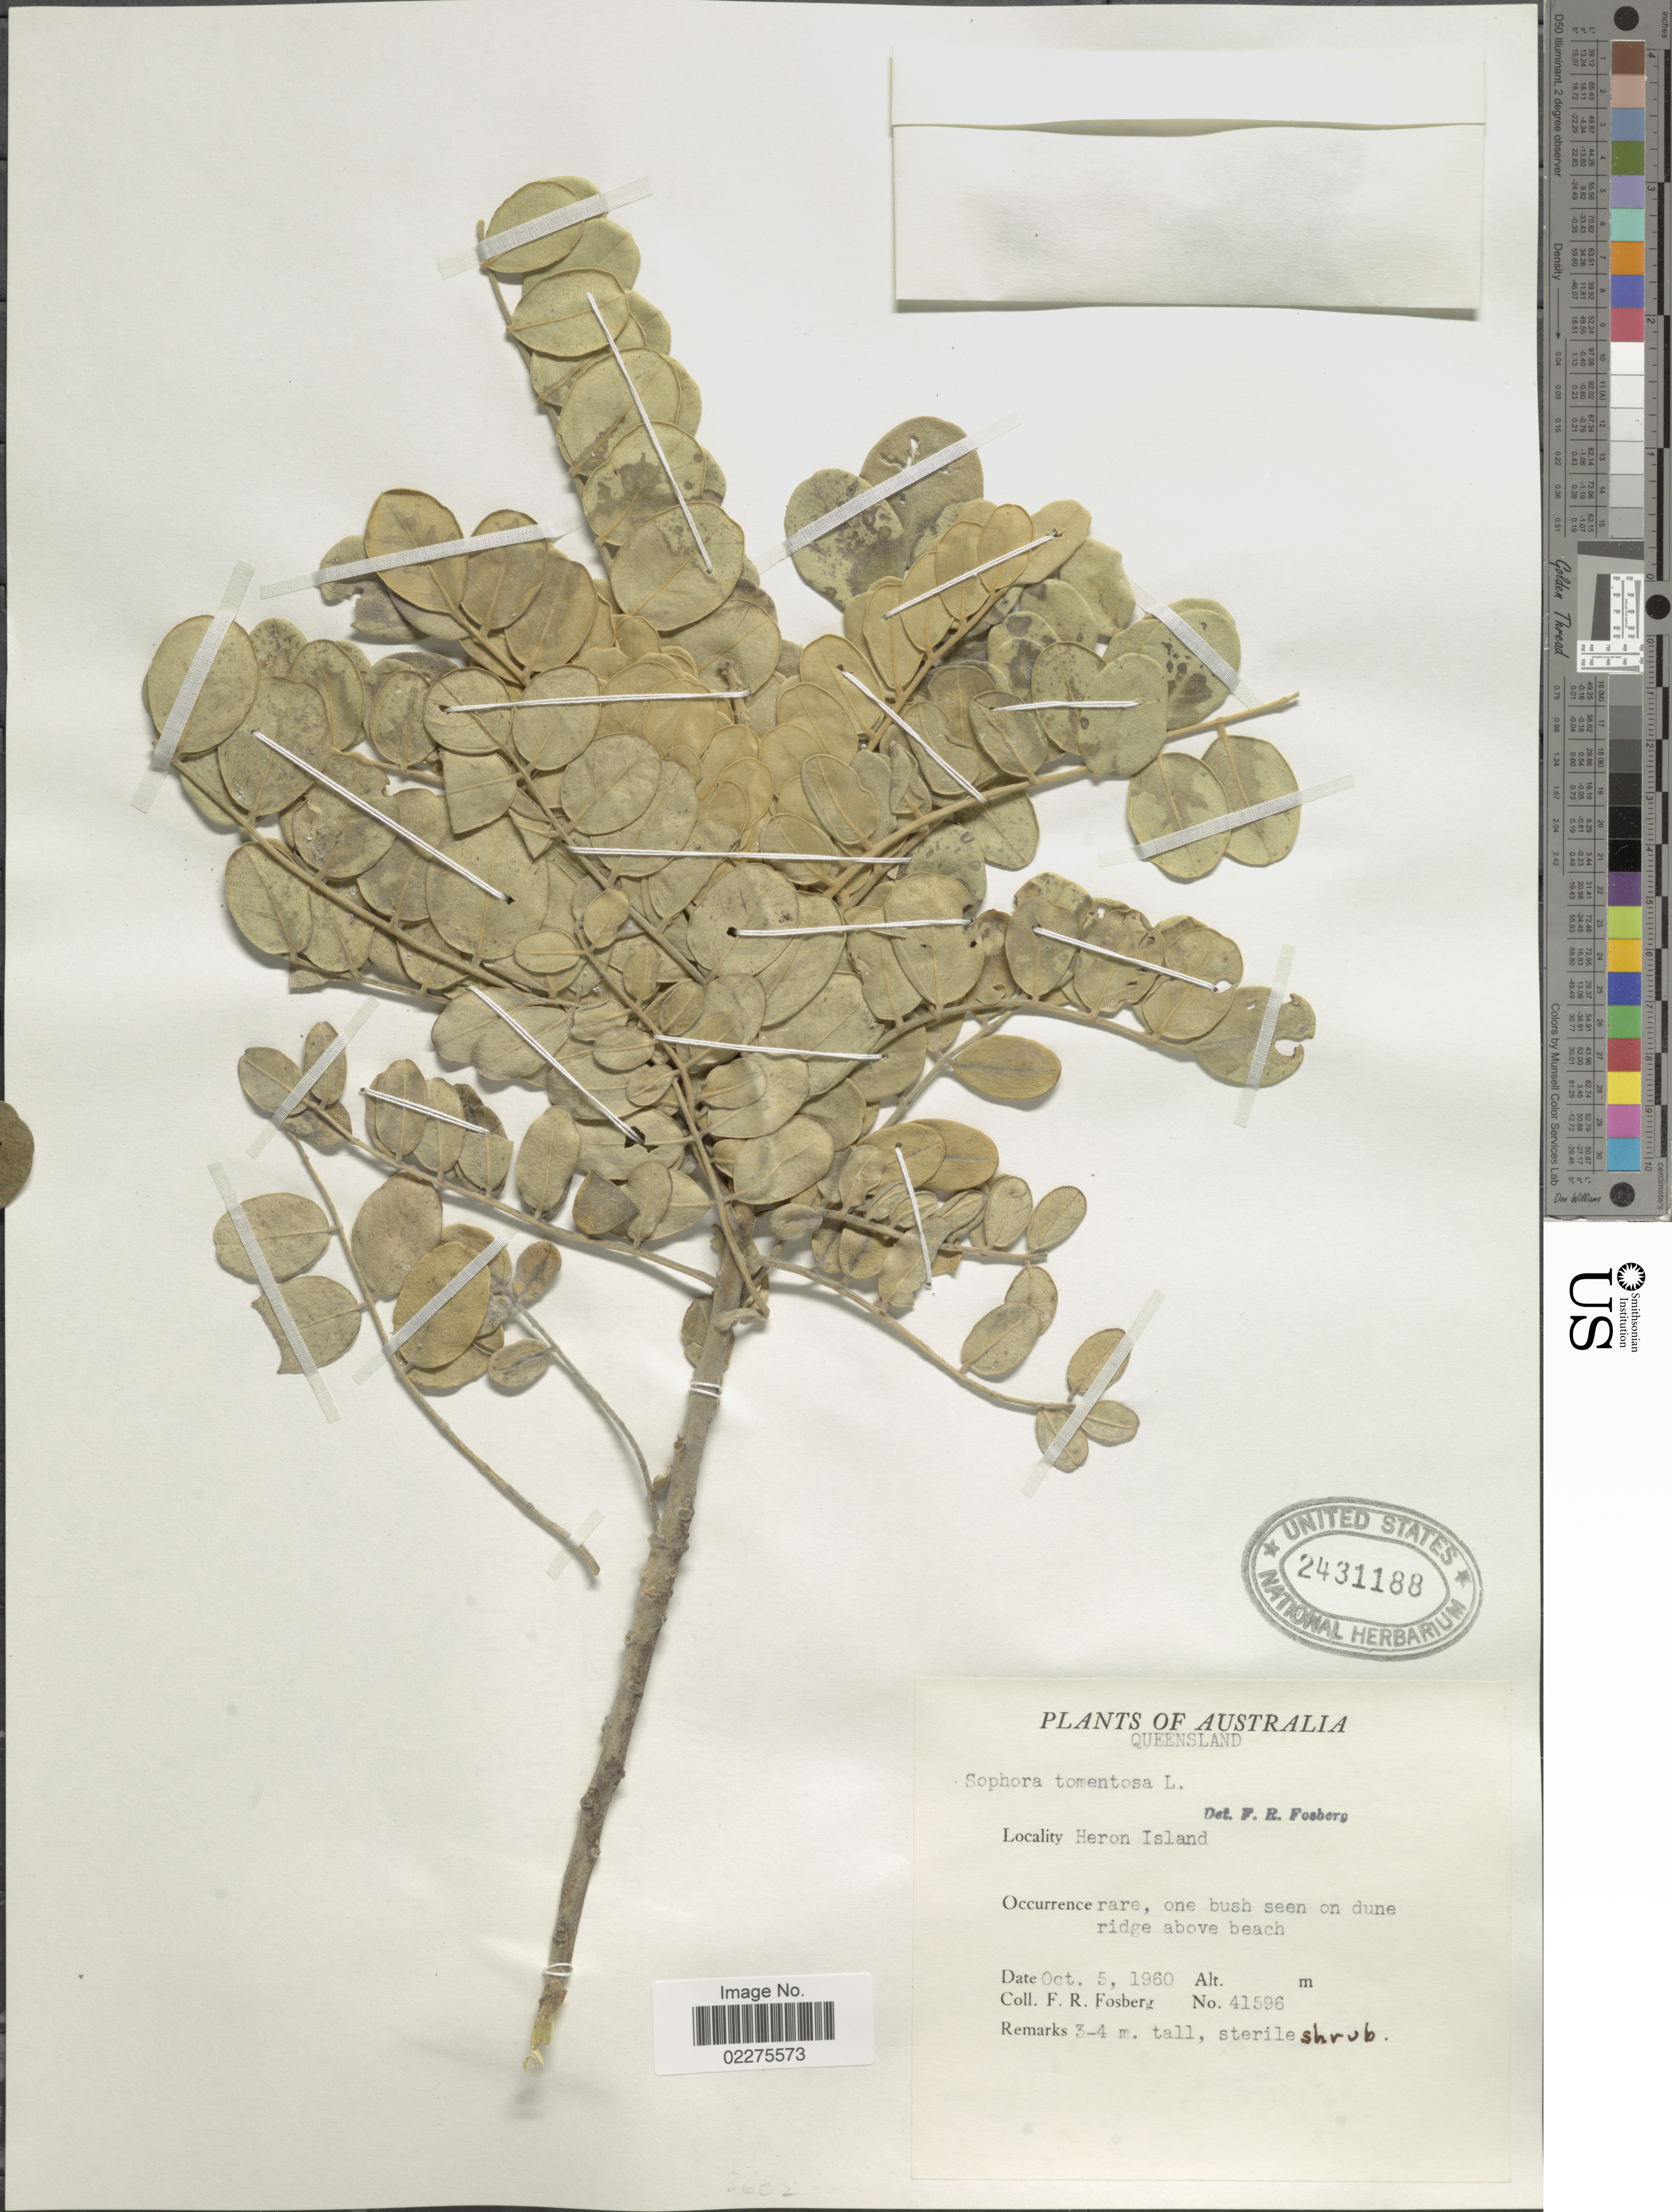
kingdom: Plantae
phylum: Tracheophyta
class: Magnoliopsida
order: Fabales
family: Fabaceae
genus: Sophora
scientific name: Sophora tomentosa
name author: L.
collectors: F. R. Fosberg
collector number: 41596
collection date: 1960-10-05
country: Australia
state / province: Queensland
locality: Heron Island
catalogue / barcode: US 2431188